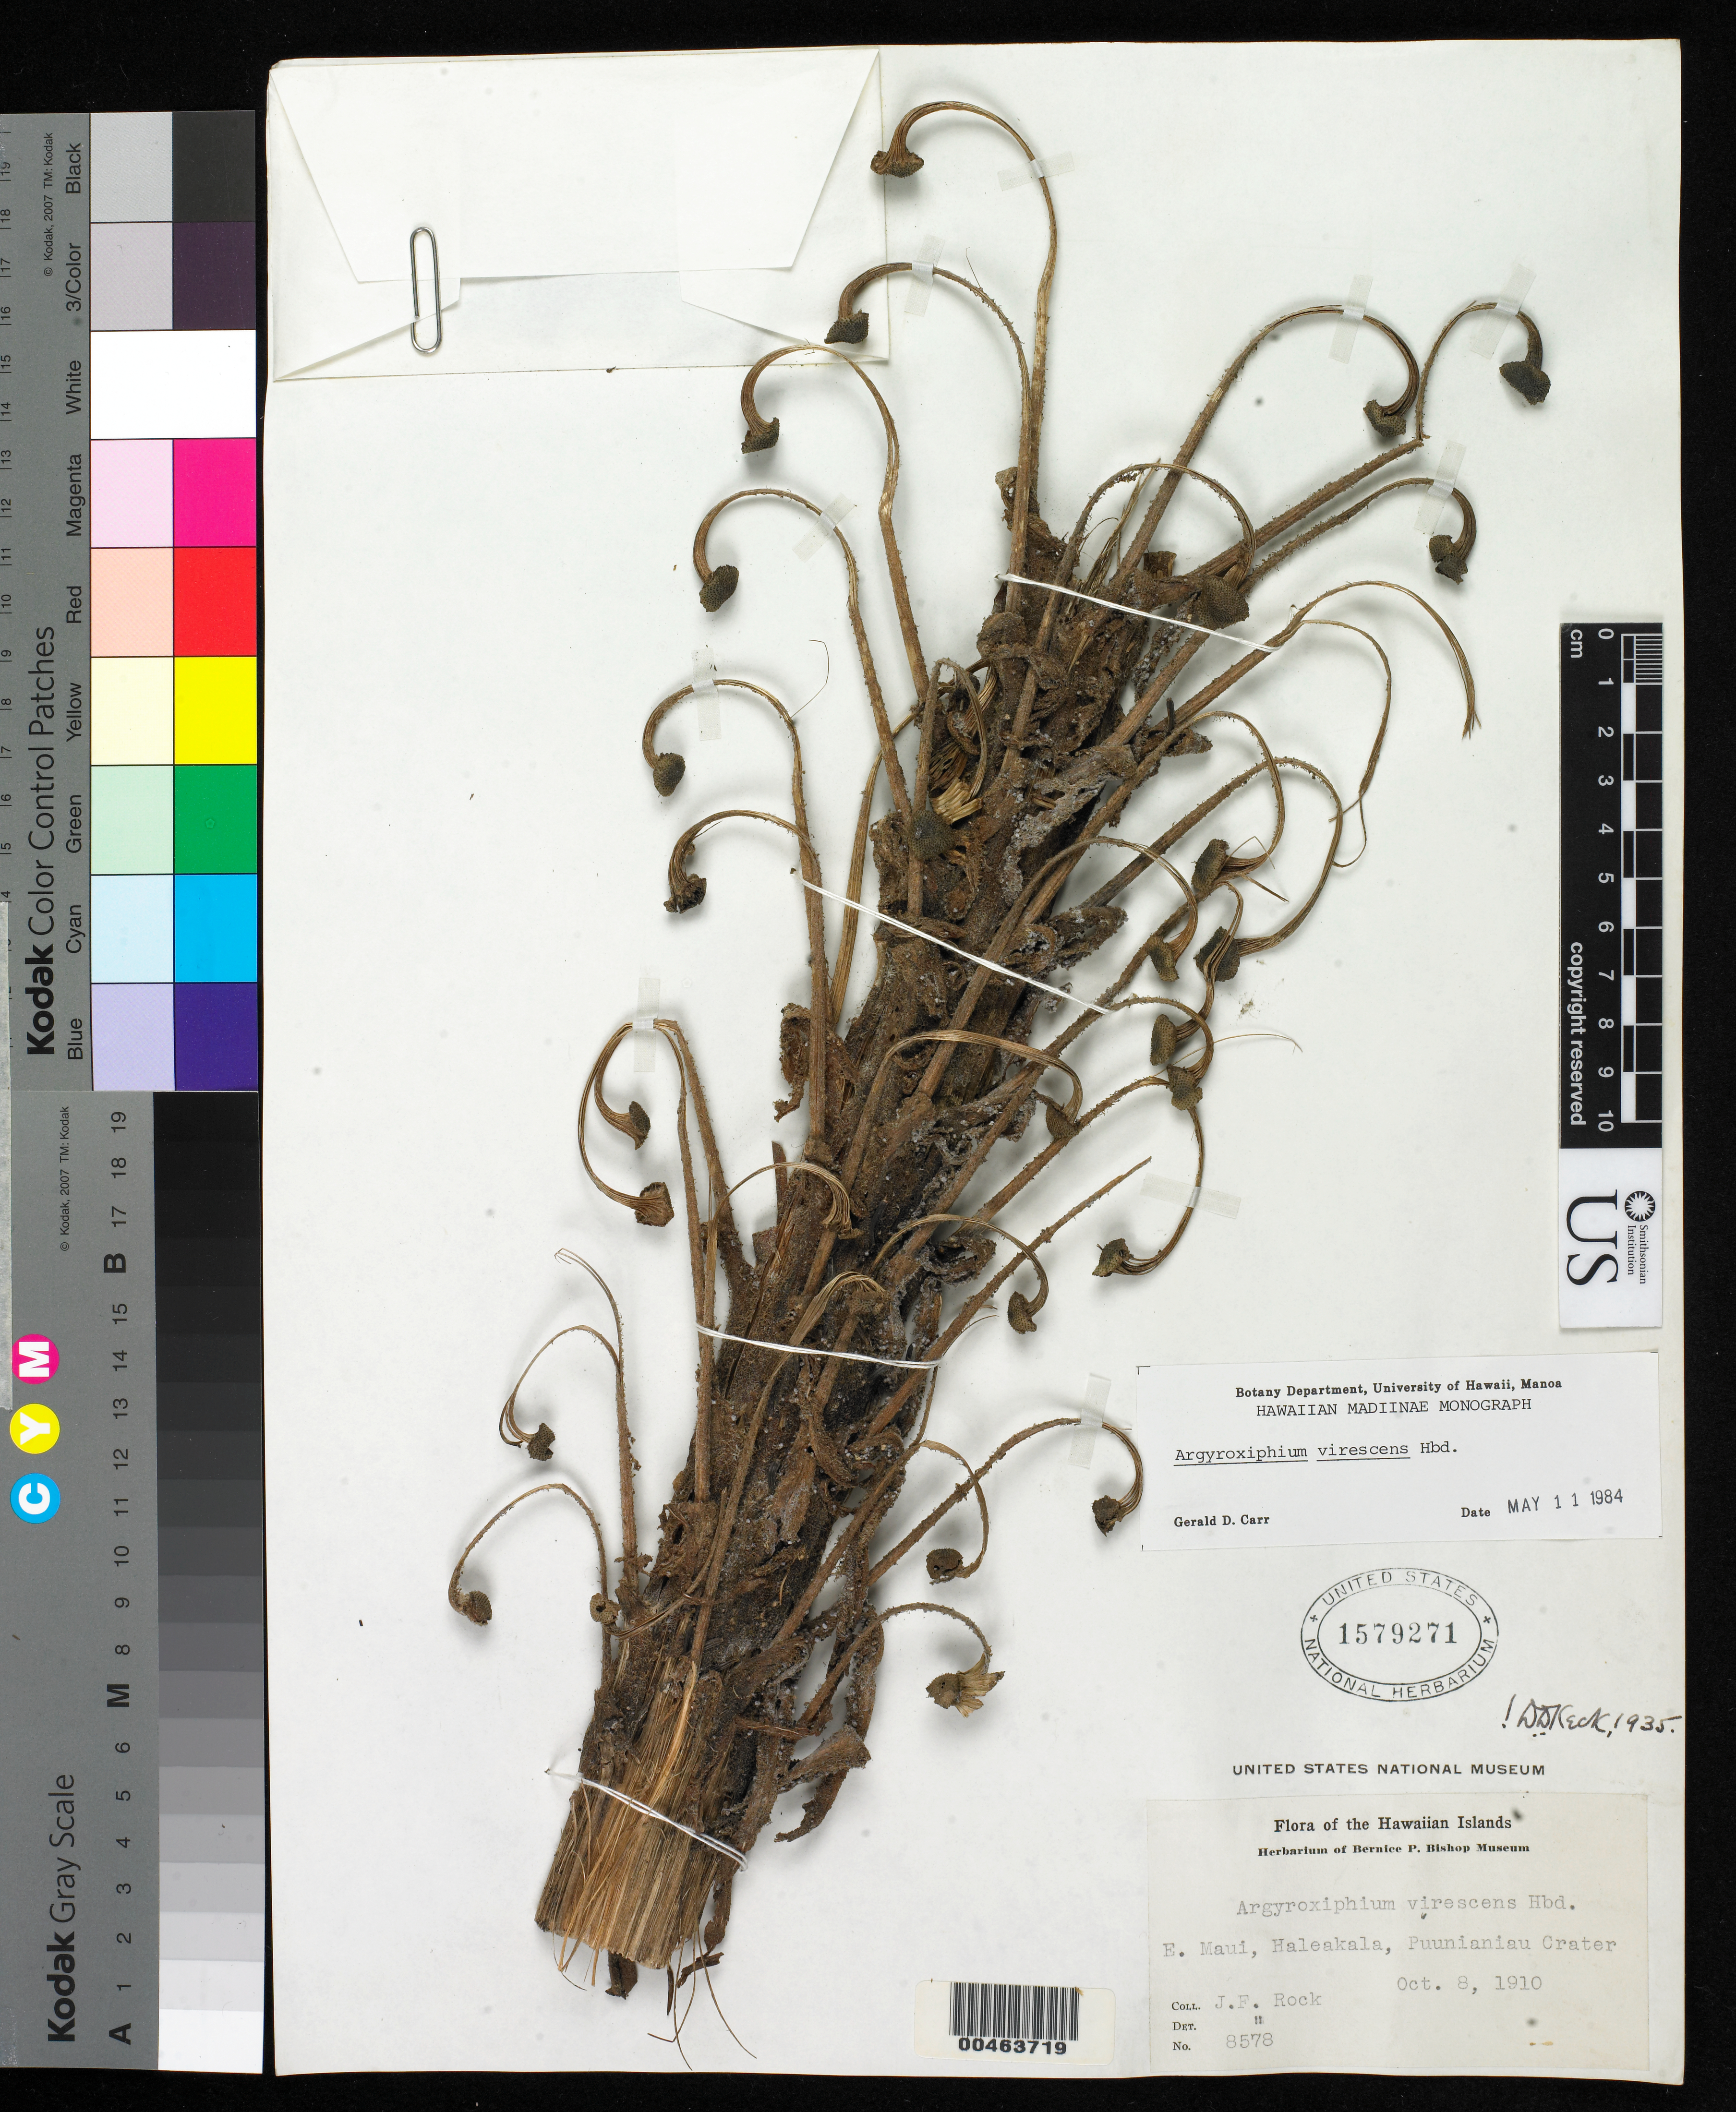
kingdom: Plantae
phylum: Tracheophyta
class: Magnoliopsida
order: Asterales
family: Asteraceae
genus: Argyroxiphium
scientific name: Argyroxiphium virescens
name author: Hillebr.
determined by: Carr, G. D.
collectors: J. F. Rock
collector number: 8578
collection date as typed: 8 Oct 1910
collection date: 1910-10-08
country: United States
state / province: Hawaii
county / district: Maui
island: Maui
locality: E. Maui, Haleakala, Puunianiau Crater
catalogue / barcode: US 1579271